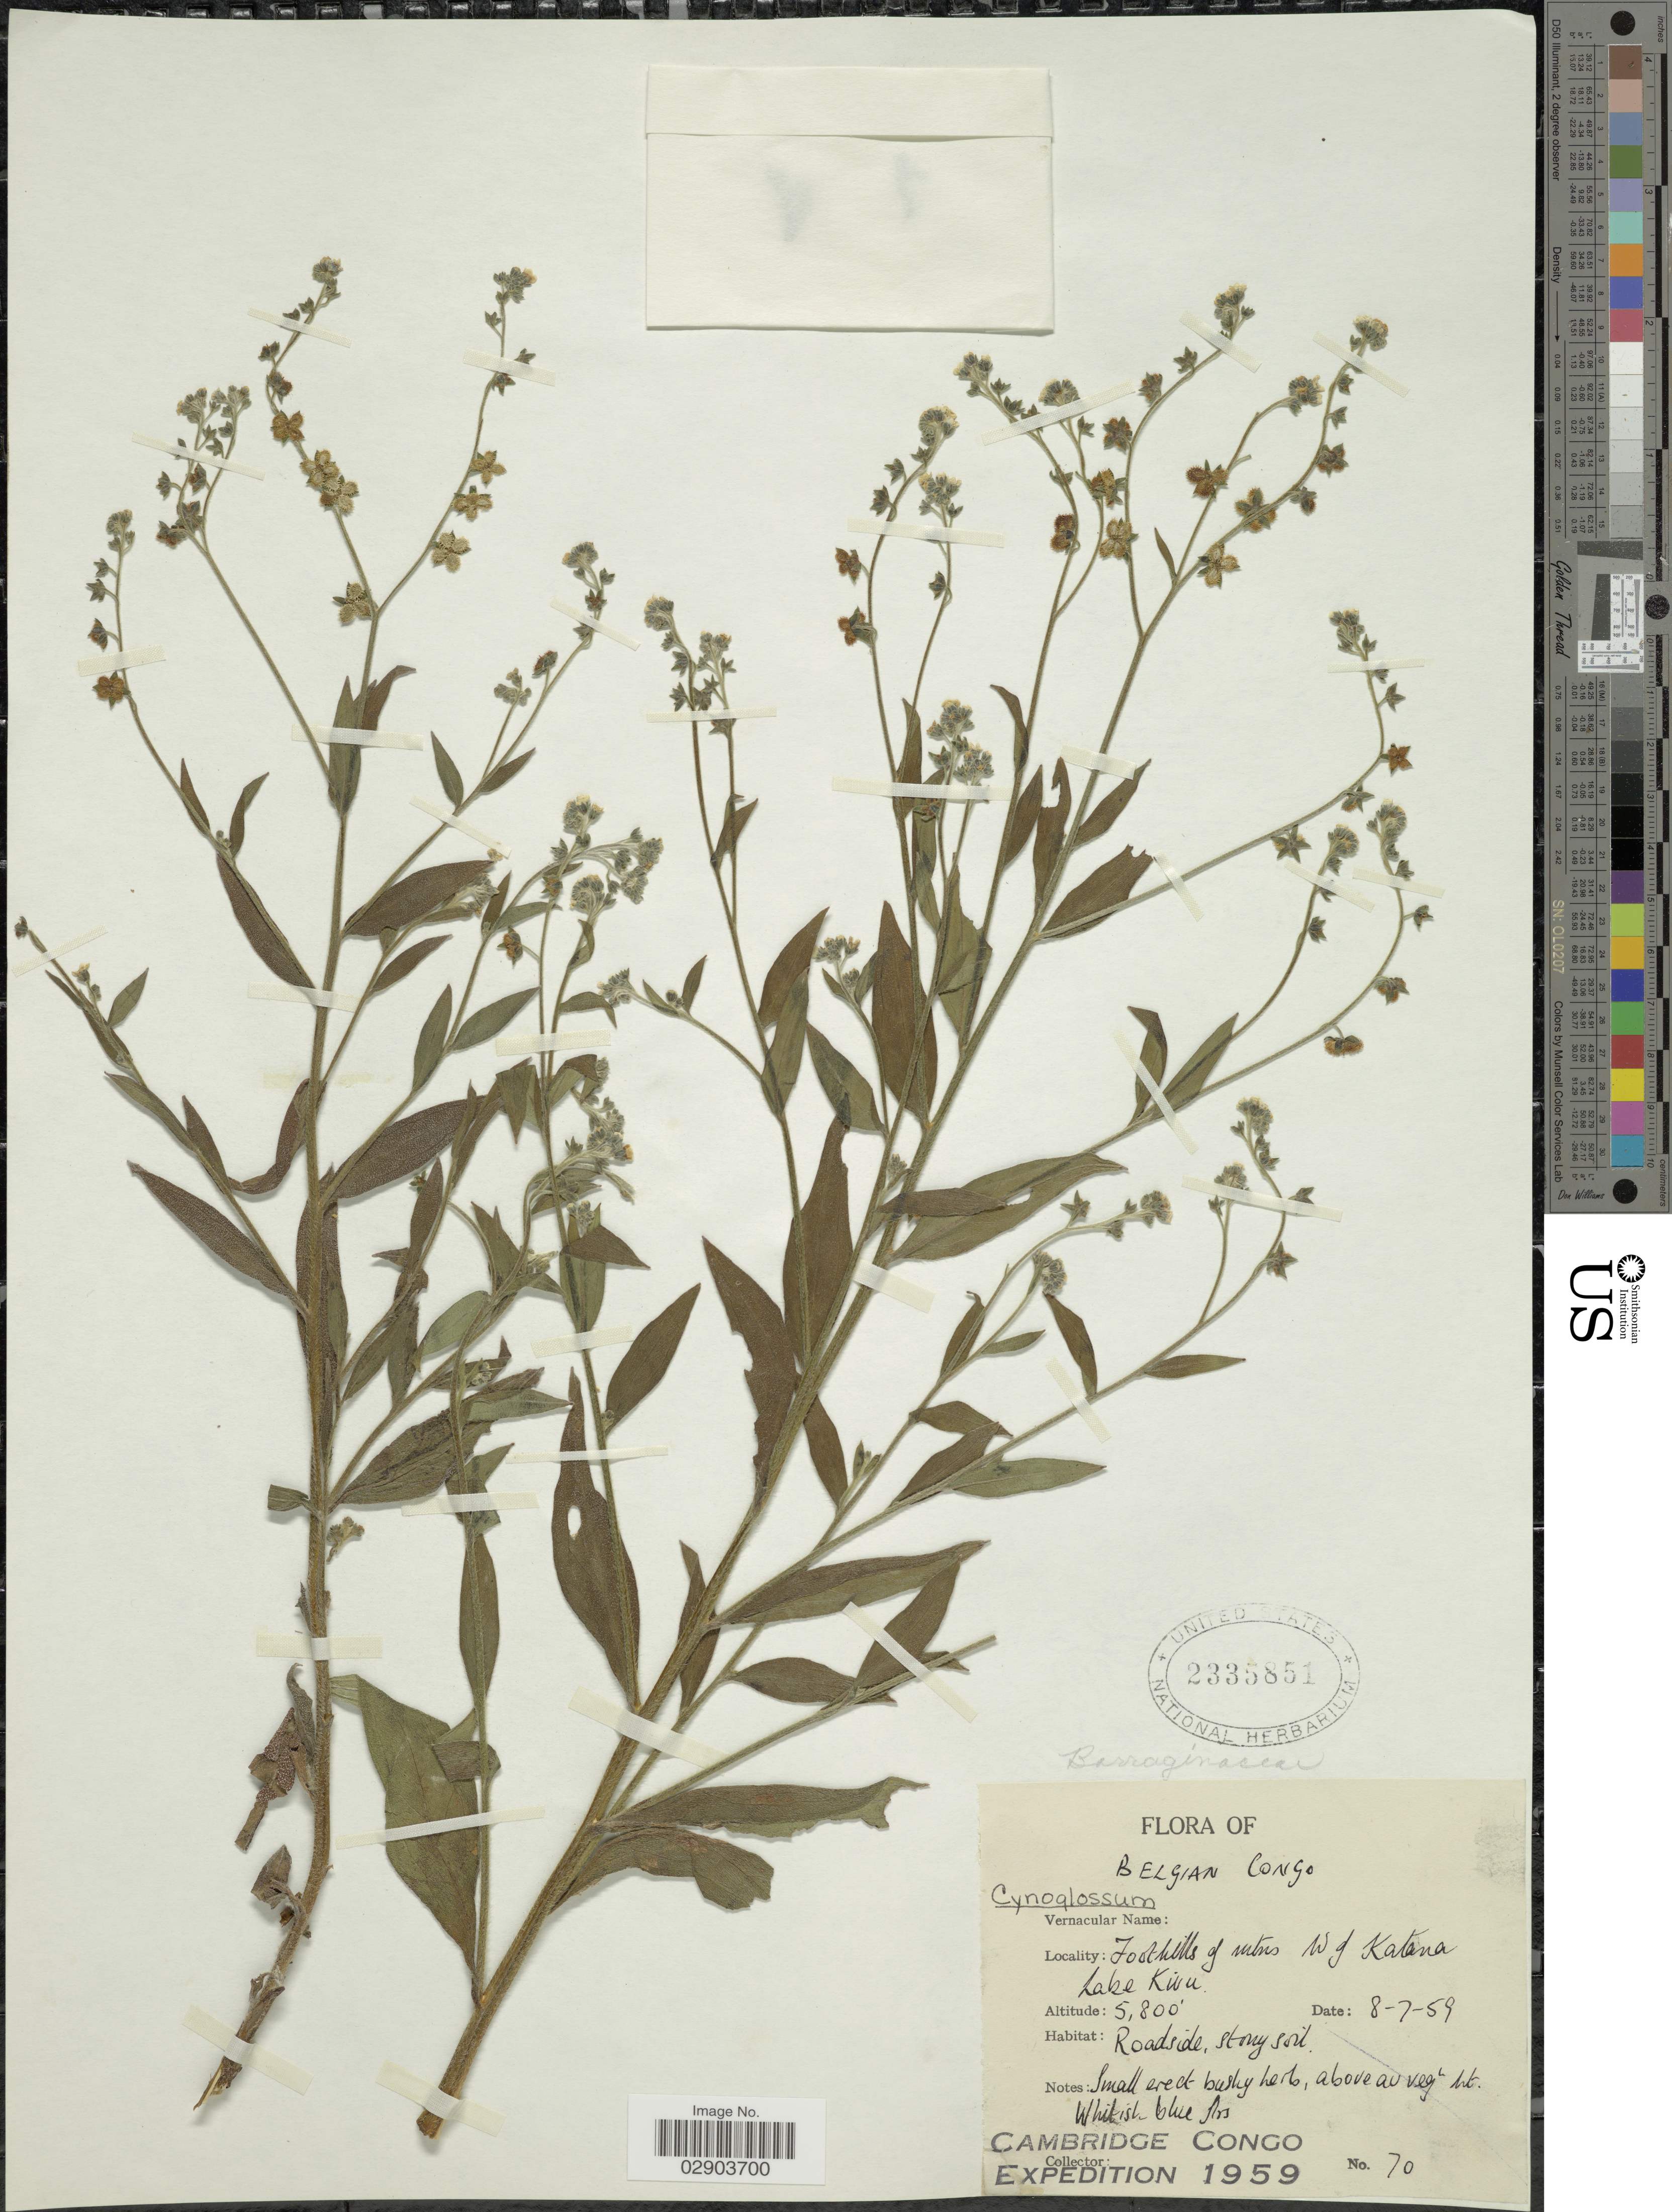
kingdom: Plantae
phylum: Tracheophyta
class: Magnoliopsida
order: Boraginales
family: Boraginaceae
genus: Cynoglossum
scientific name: Cynoglossum sp.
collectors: Cambridge Congo Expedition 1959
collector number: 70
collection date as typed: Transcribed d/m/y: 8/7/59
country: Congo, Democratic Republic of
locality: Belgian Congo, Foothills of Mtns W of Katana Lake Kivu.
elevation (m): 1768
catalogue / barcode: US 2335851